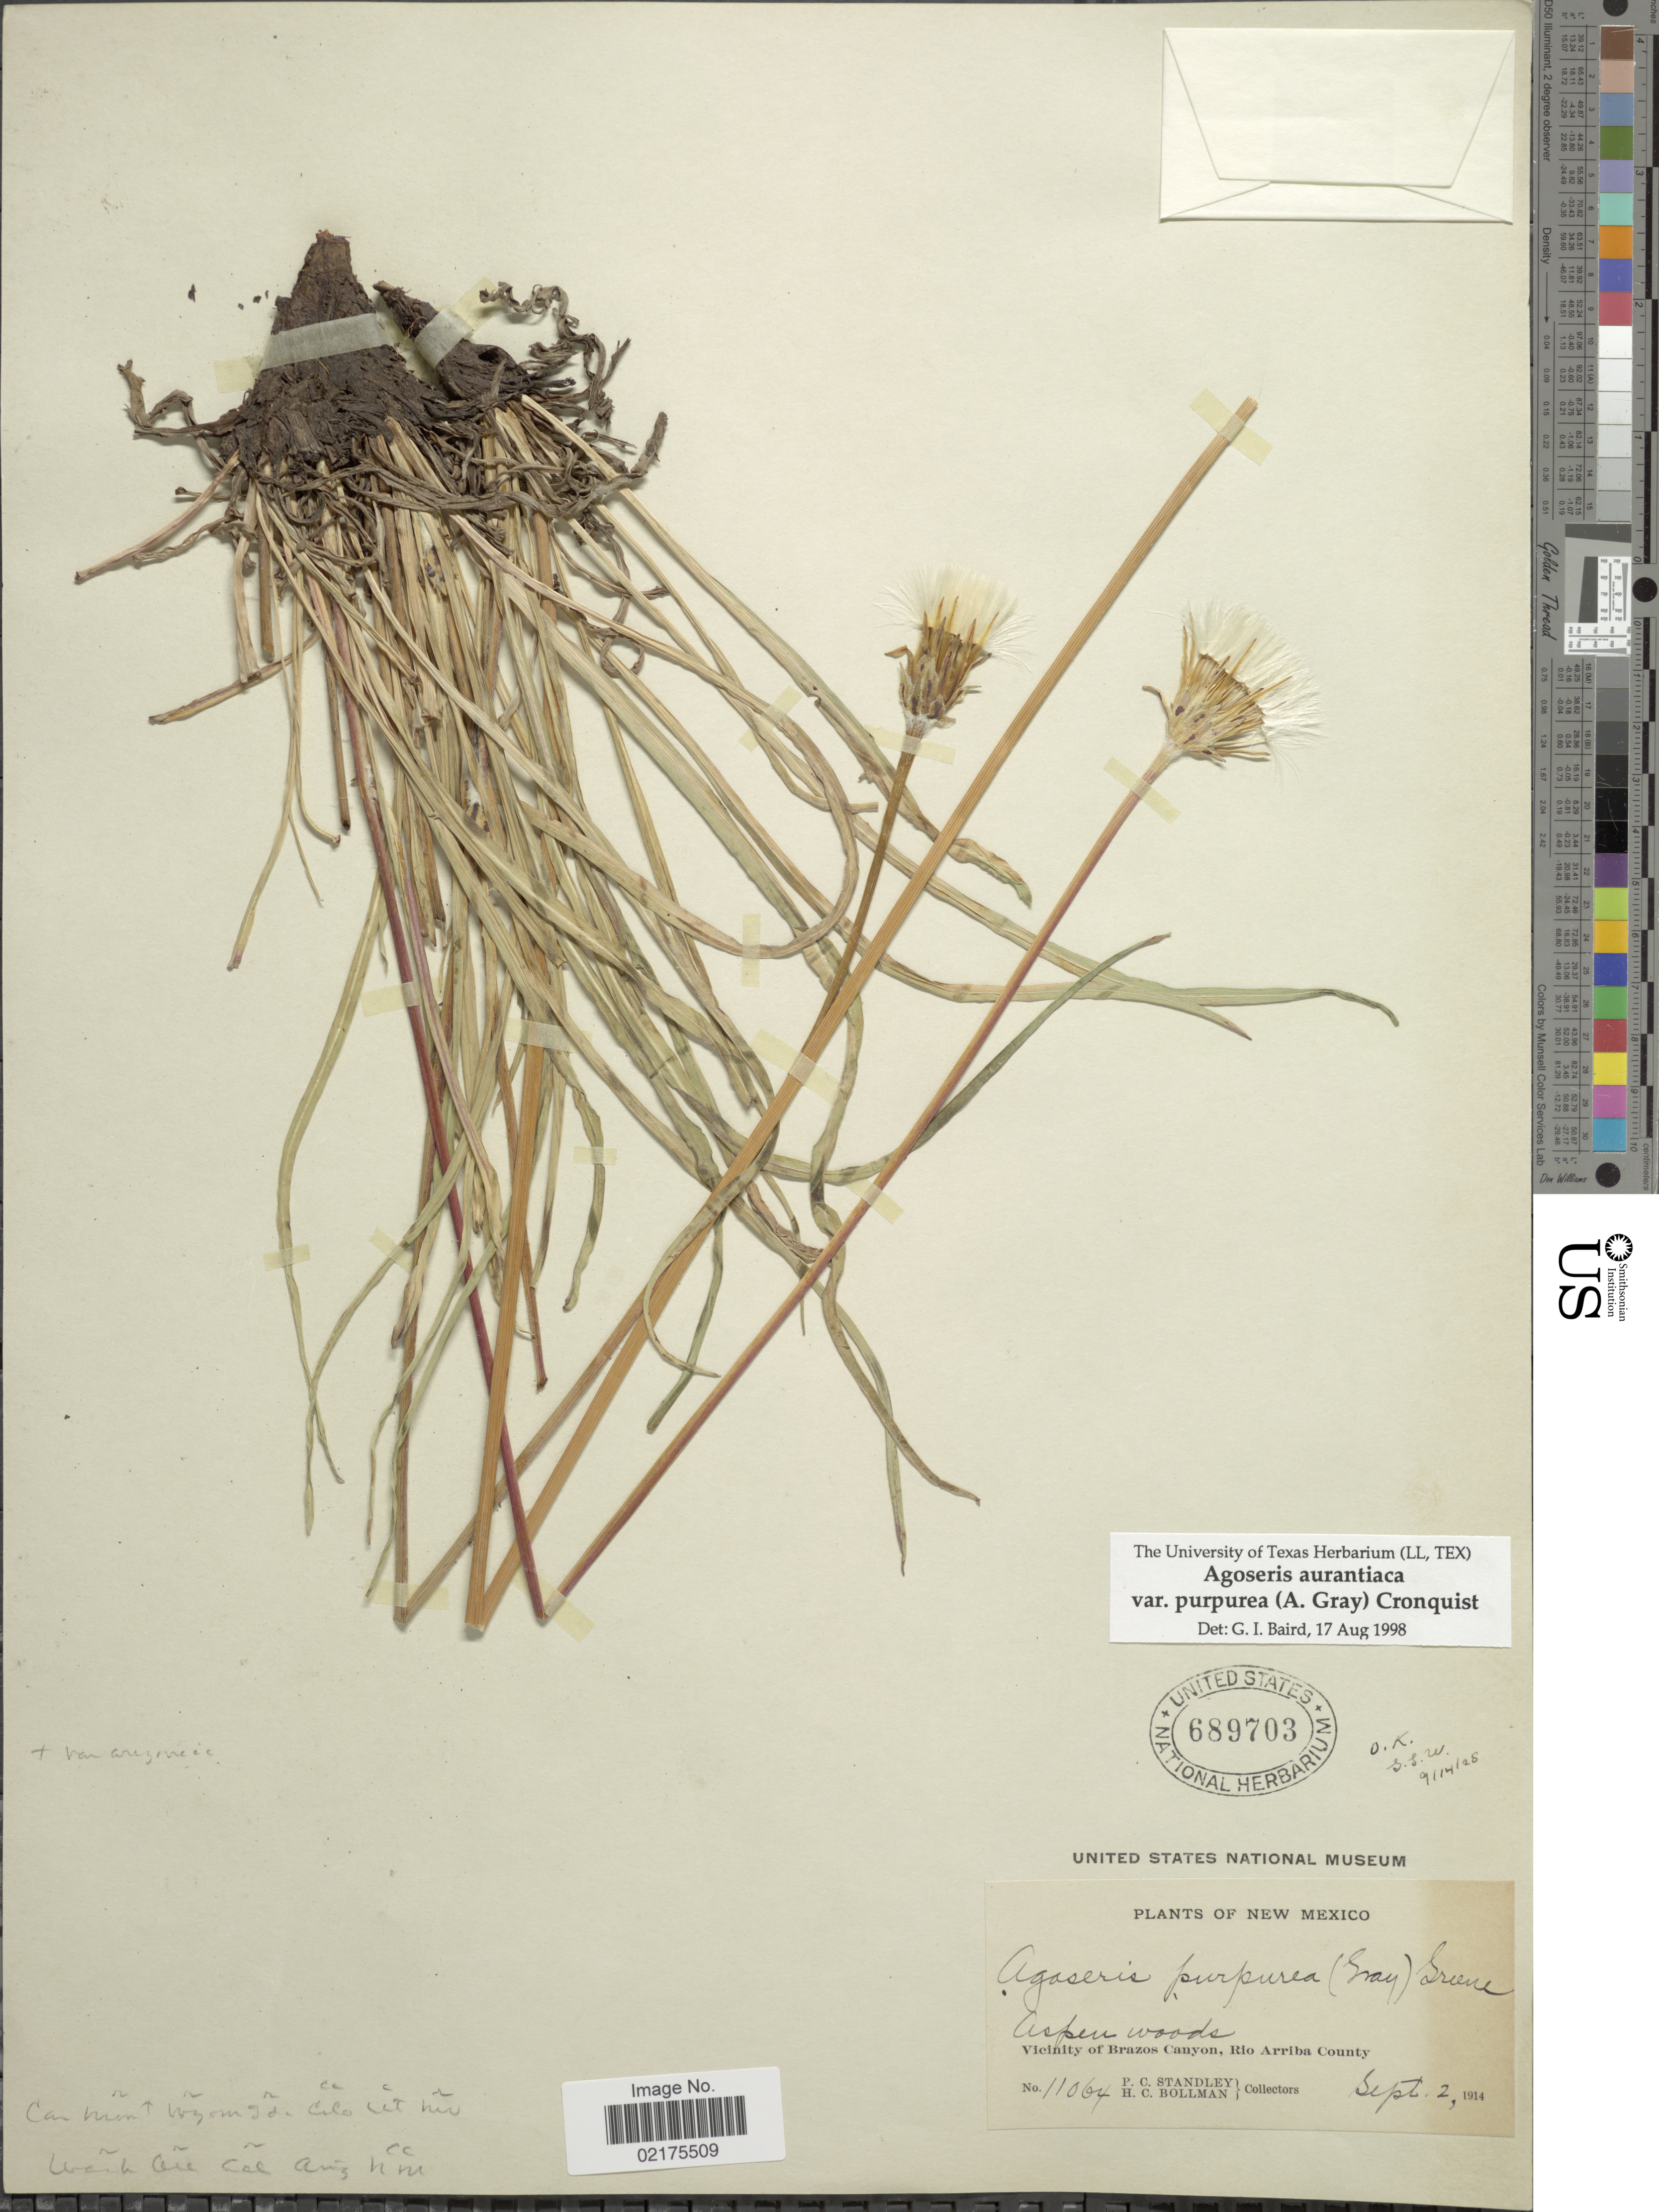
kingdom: Plantae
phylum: Tracheophyta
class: Magnoliopsida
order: Asterales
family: Asteraceae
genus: Agoseris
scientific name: Agoseris aurantiaca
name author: (Hook.) Greene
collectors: P. C. Standley & H. C. Bollman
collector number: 11064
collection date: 1914-09-02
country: United States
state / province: New Mexico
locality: Aspen woods, Vicinity of Brazos Canyon, Rio Arriba County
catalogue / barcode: US 689703